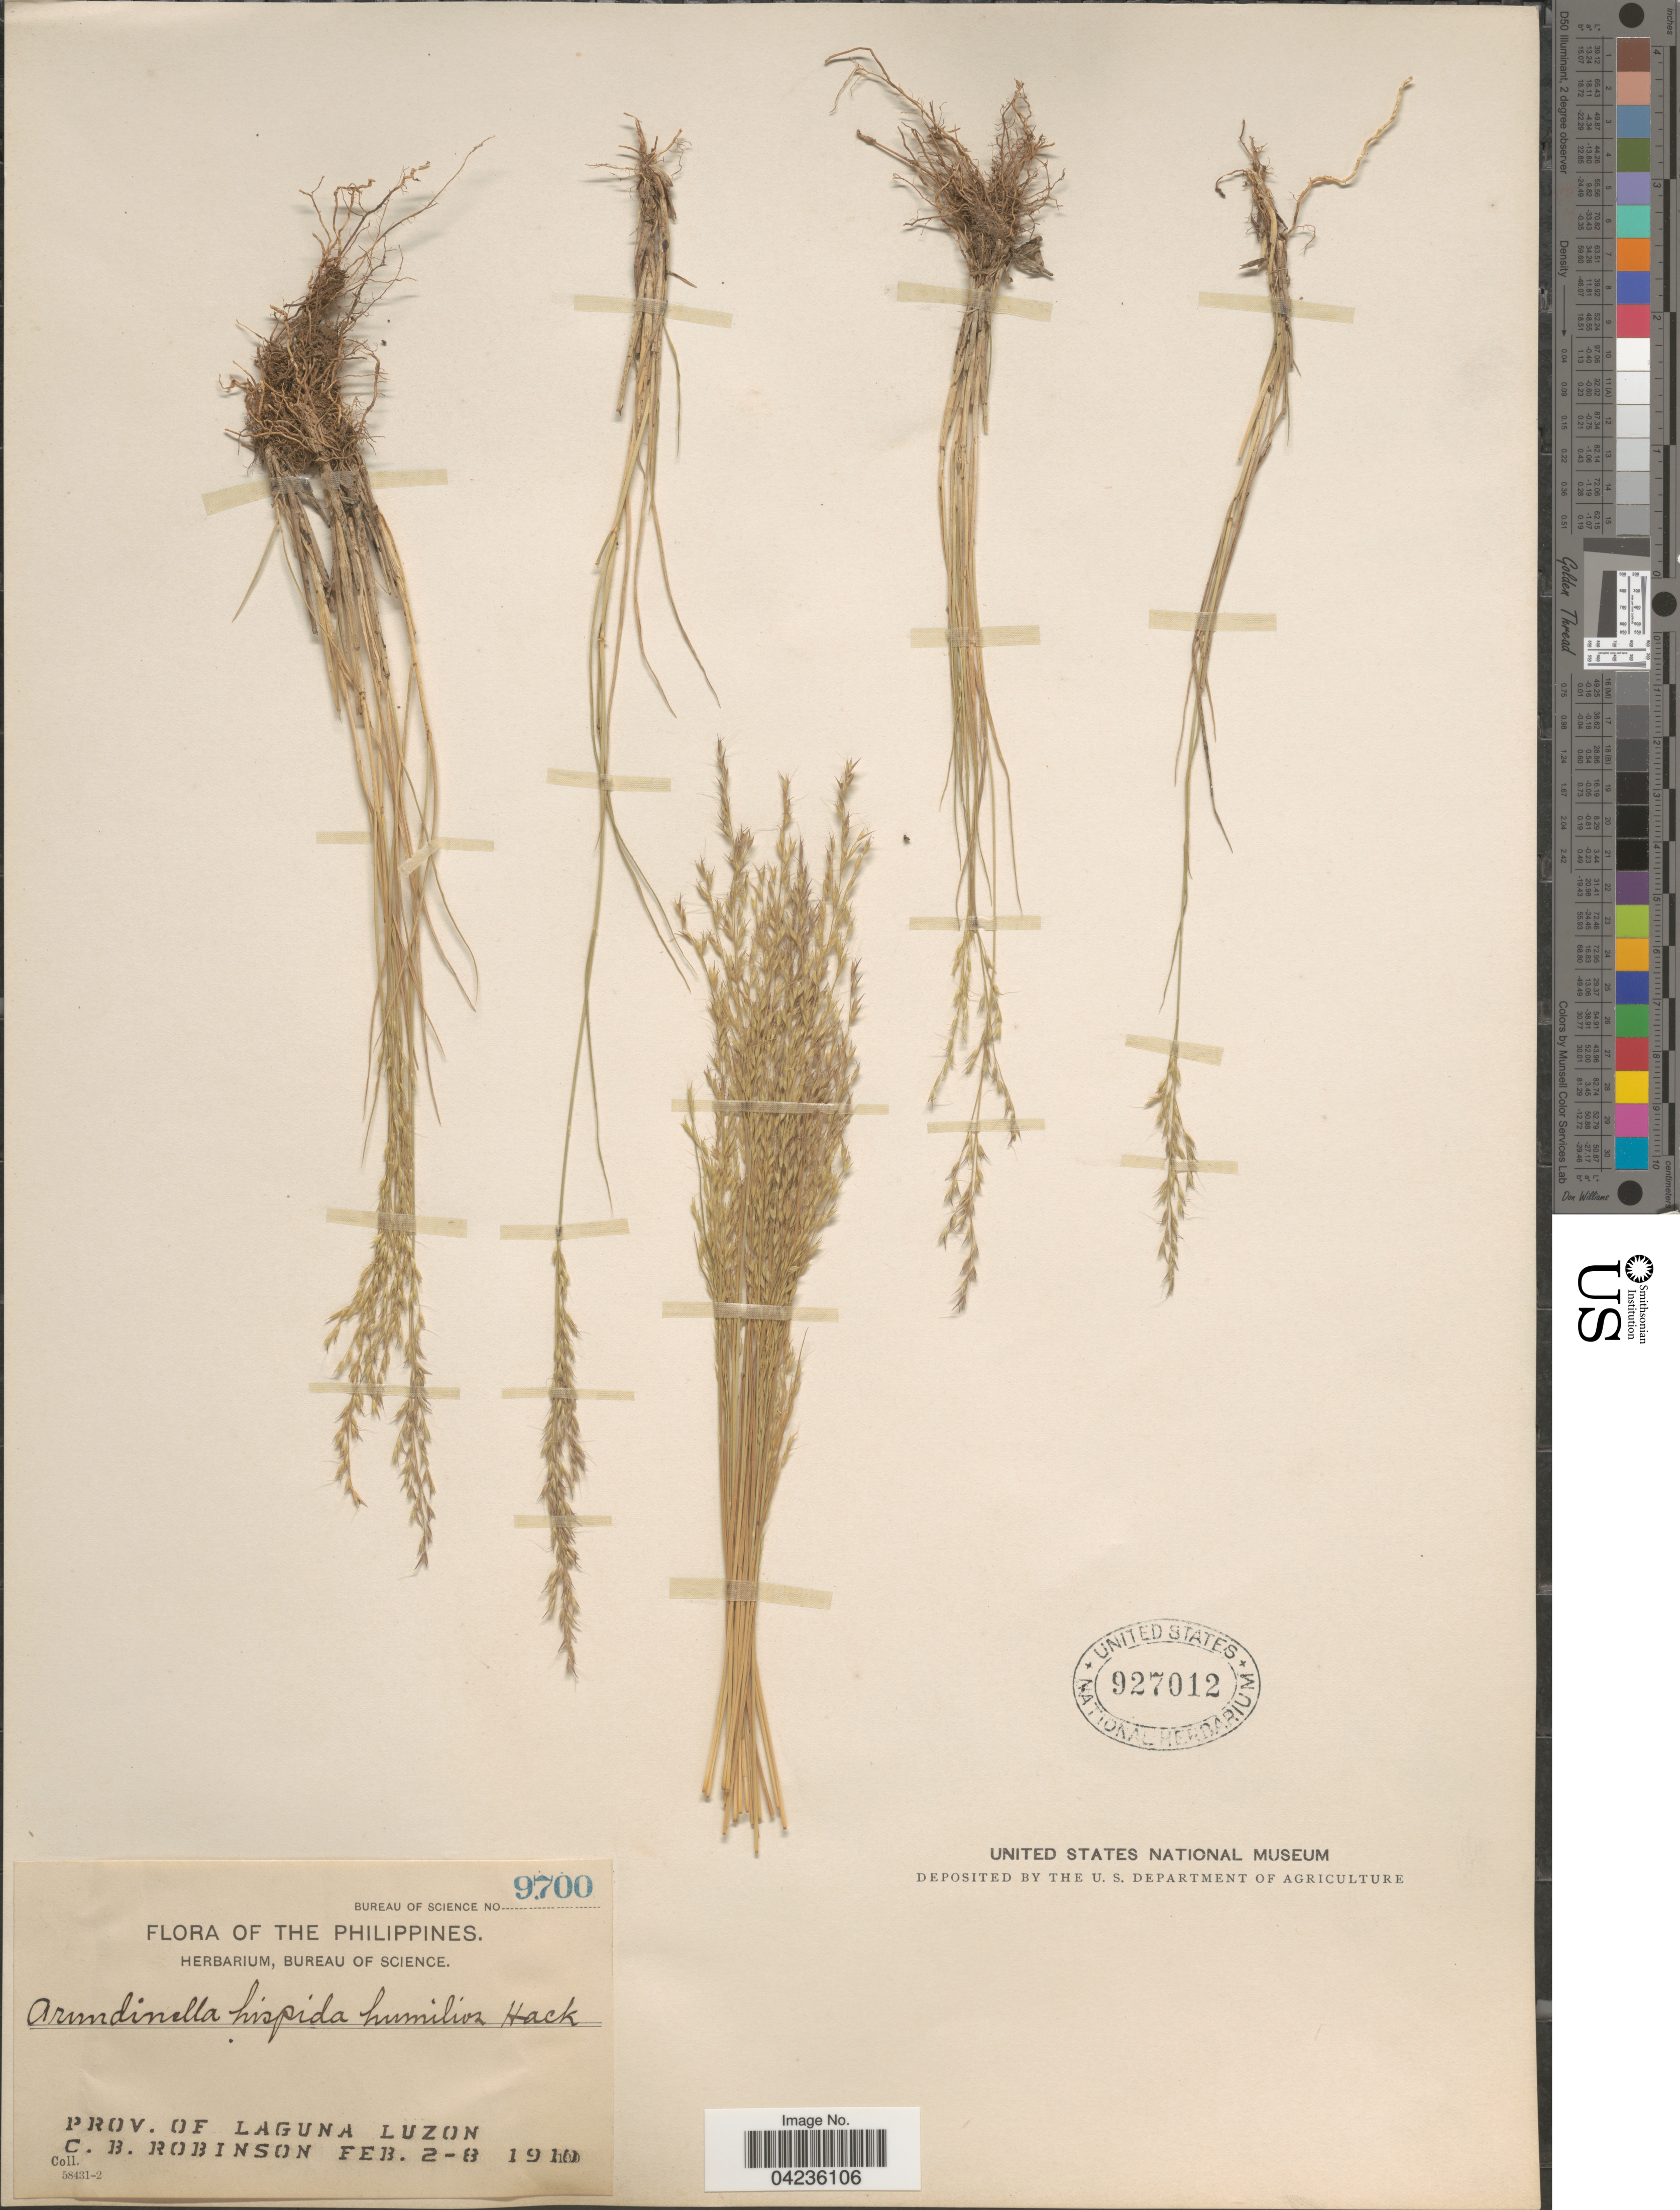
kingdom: Plantae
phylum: Tracheophyta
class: Liliopsida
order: Poales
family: Poaceae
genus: Arundinella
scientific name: Arundinella pubescens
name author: Merr. & Hack.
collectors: C. Robinson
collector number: Bureau of Science 9700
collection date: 1910-02-02/1910-02-08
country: Philippines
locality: Prov. of Laguna Luzon.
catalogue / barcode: US 927012